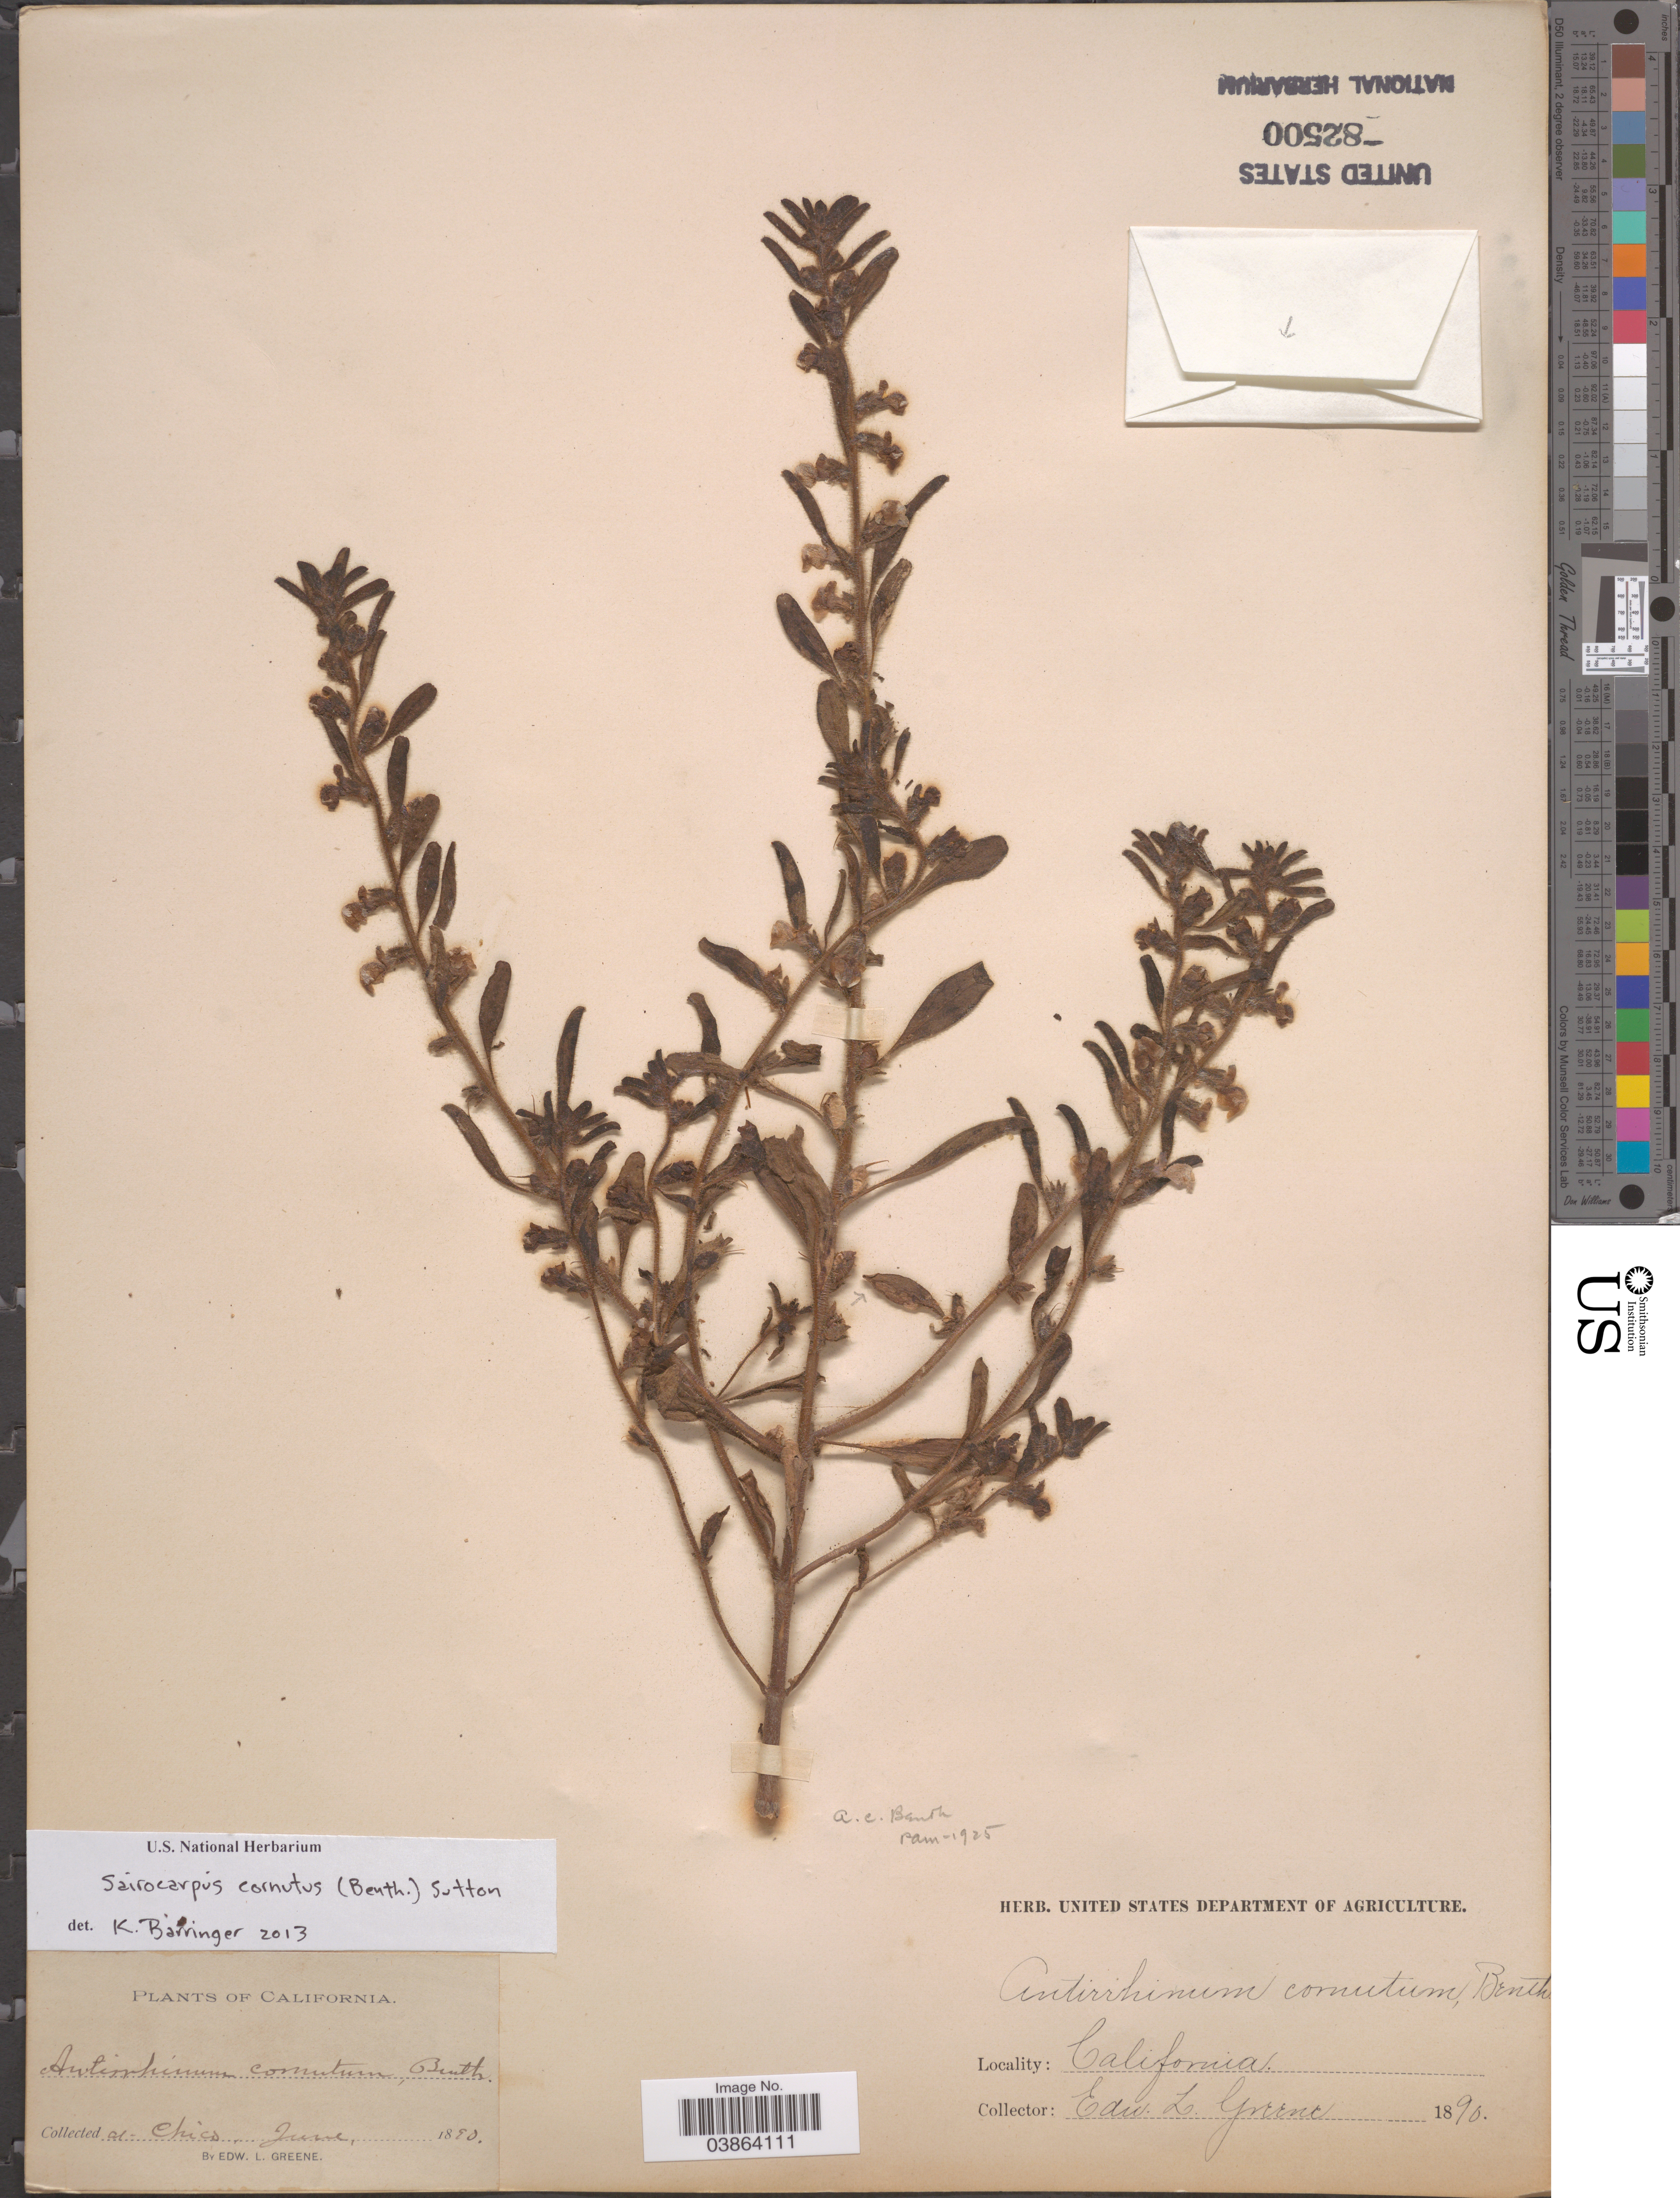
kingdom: Plantae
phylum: Tracheophyta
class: Magnoliopsida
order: Lamiales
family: Plantaginaceae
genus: Sairocarpus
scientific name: Sairocarpus cornutus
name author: (Benth.) D.A. Sutton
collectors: E. L. Greene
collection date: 1890-06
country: United States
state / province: California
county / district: Butte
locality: Chico.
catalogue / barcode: US 82500